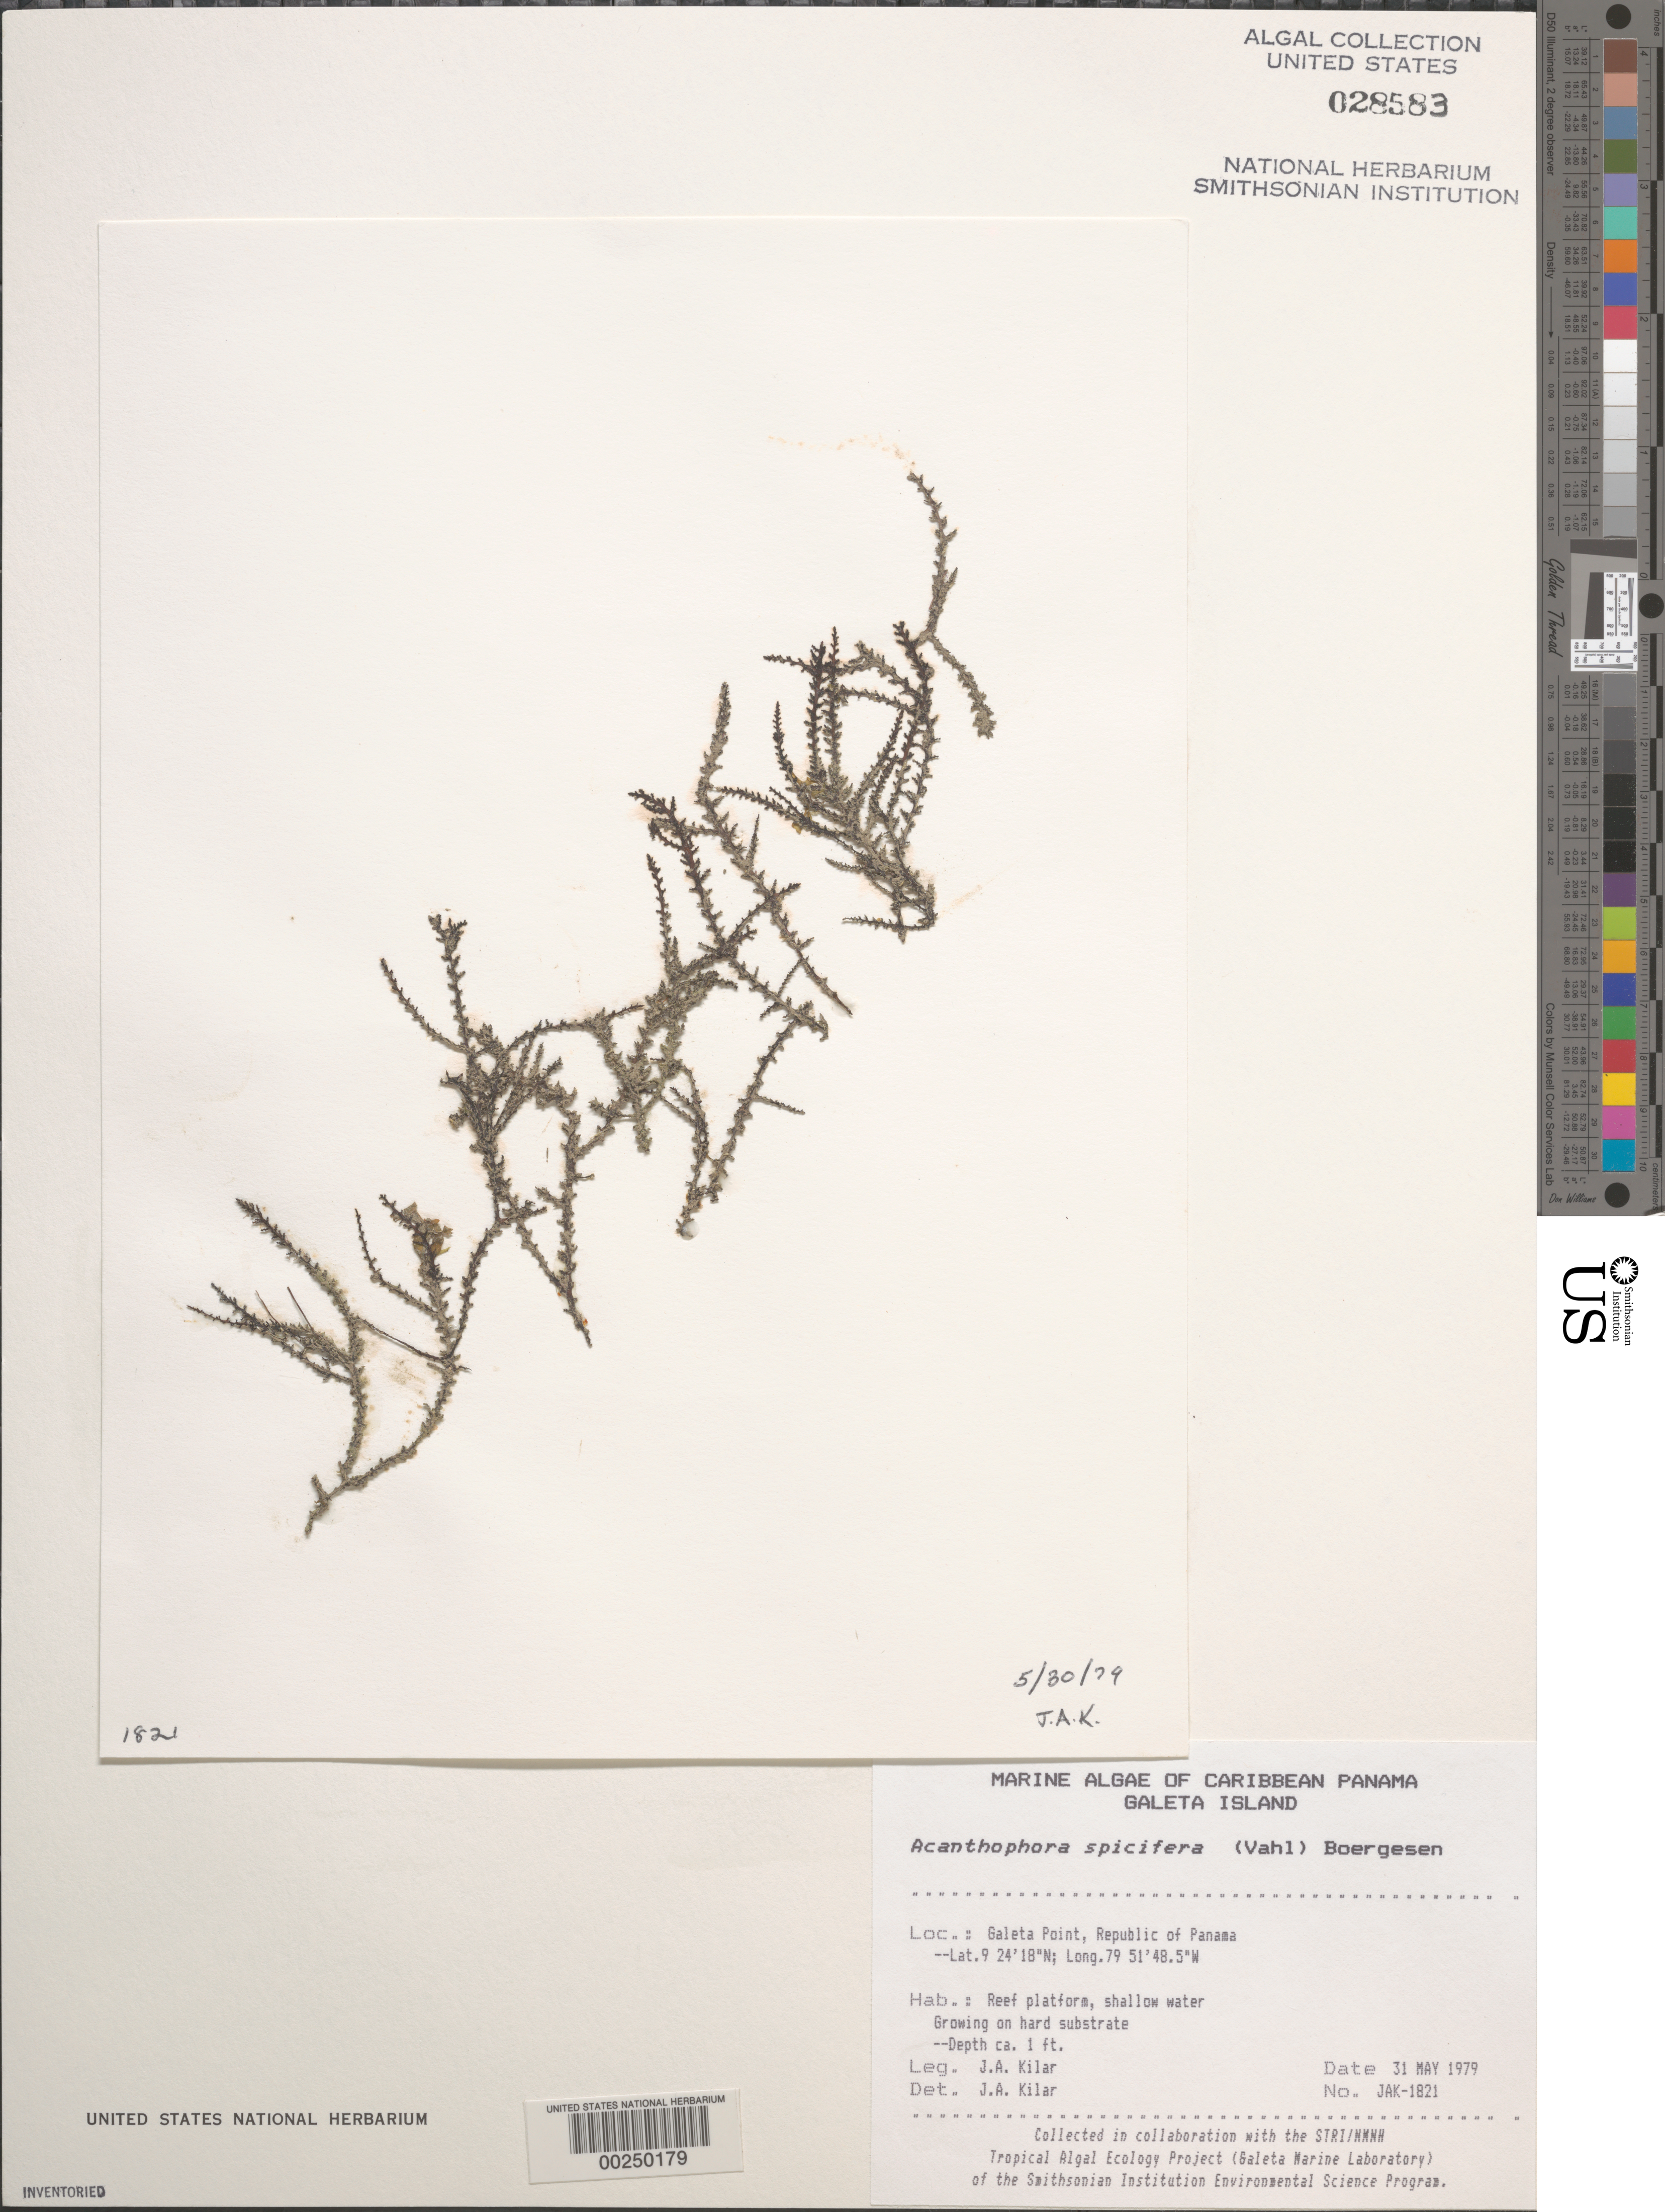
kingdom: Plantae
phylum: Rhodophyta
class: Florideophyceae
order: Ceramiales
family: Rhodomelaceae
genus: Acanthophora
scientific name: Acanthophora spicifera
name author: (Vahl) Børgesen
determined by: Kilar, J. A.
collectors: J. A. Kilar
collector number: JAK-1821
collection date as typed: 31 May 1979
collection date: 1979-05-31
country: Panama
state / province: Colón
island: Galeta Island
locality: Galeta Point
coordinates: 9 24'18"N, 79 51'48.5"W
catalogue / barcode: US 28583